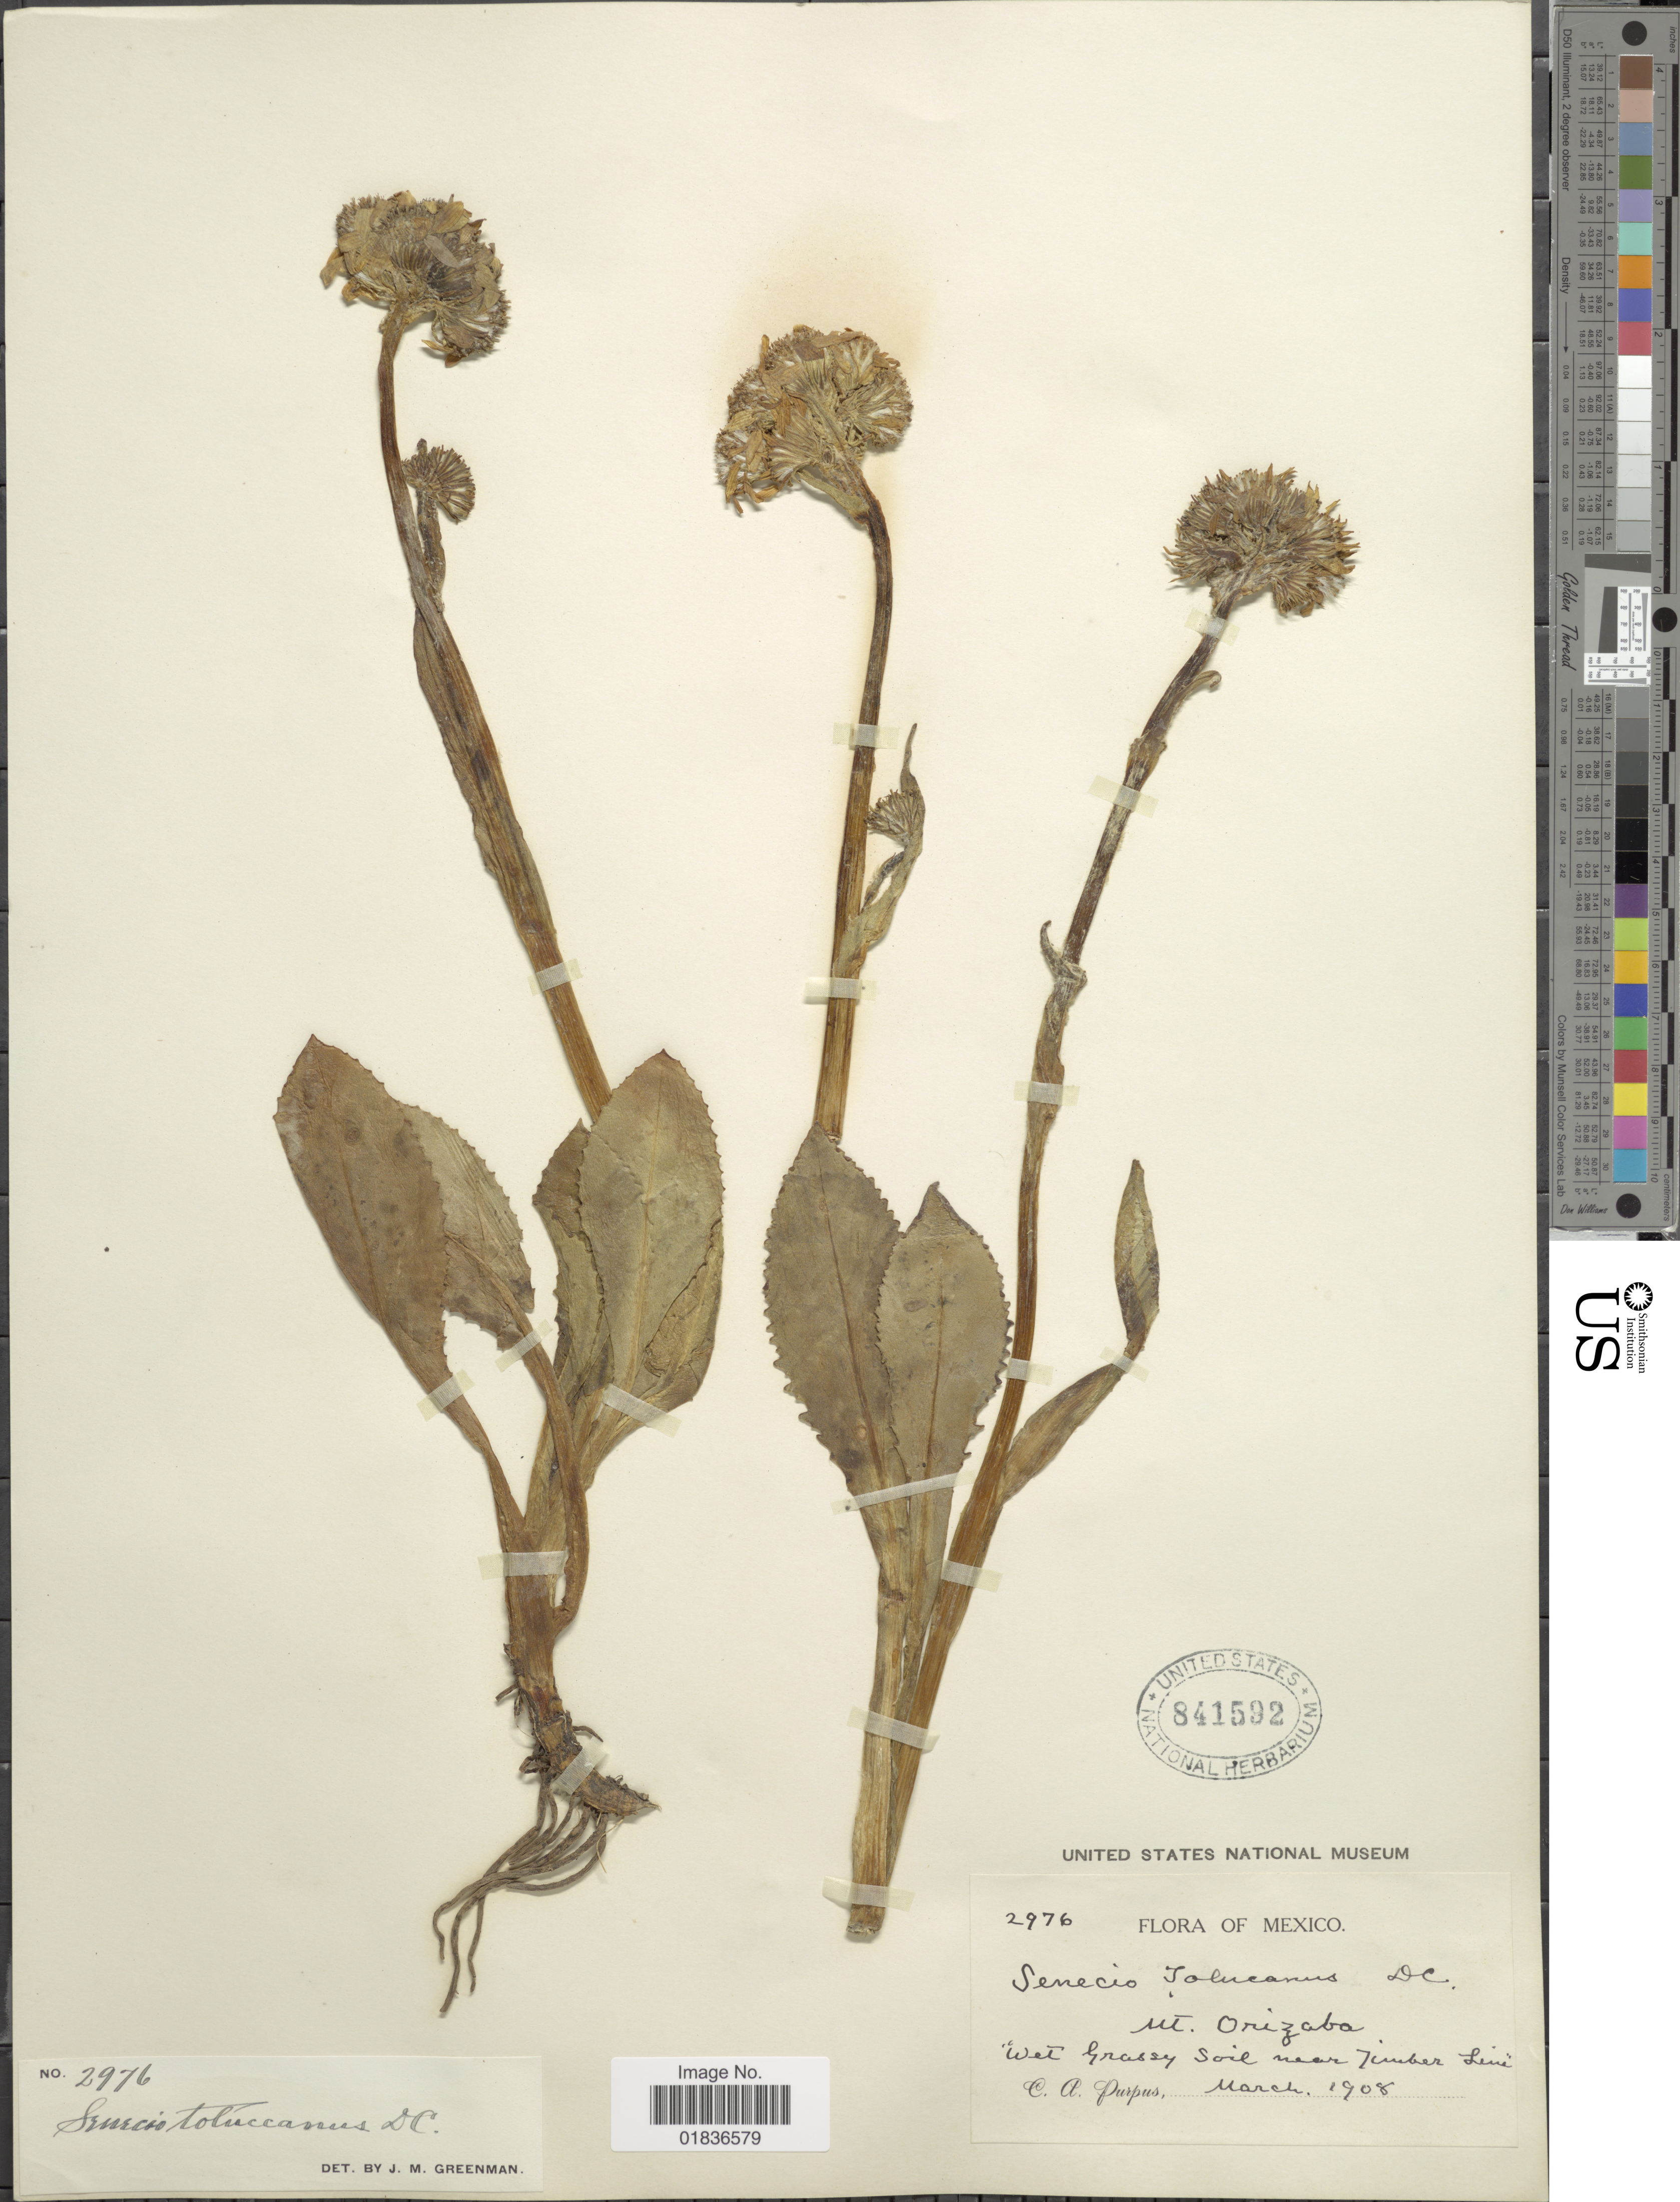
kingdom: Plantae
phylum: Tracheophyta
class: Magnoliopsida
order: Asterales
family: Asteraceae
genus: Senecio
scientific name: Senecio toluccanus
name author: DC.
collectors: C. A. Purpus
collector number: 2976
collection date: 1908-03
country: Mexico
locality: Mt. Orizaba, wet grassy soil near Timber Line.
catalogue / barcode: US 841592